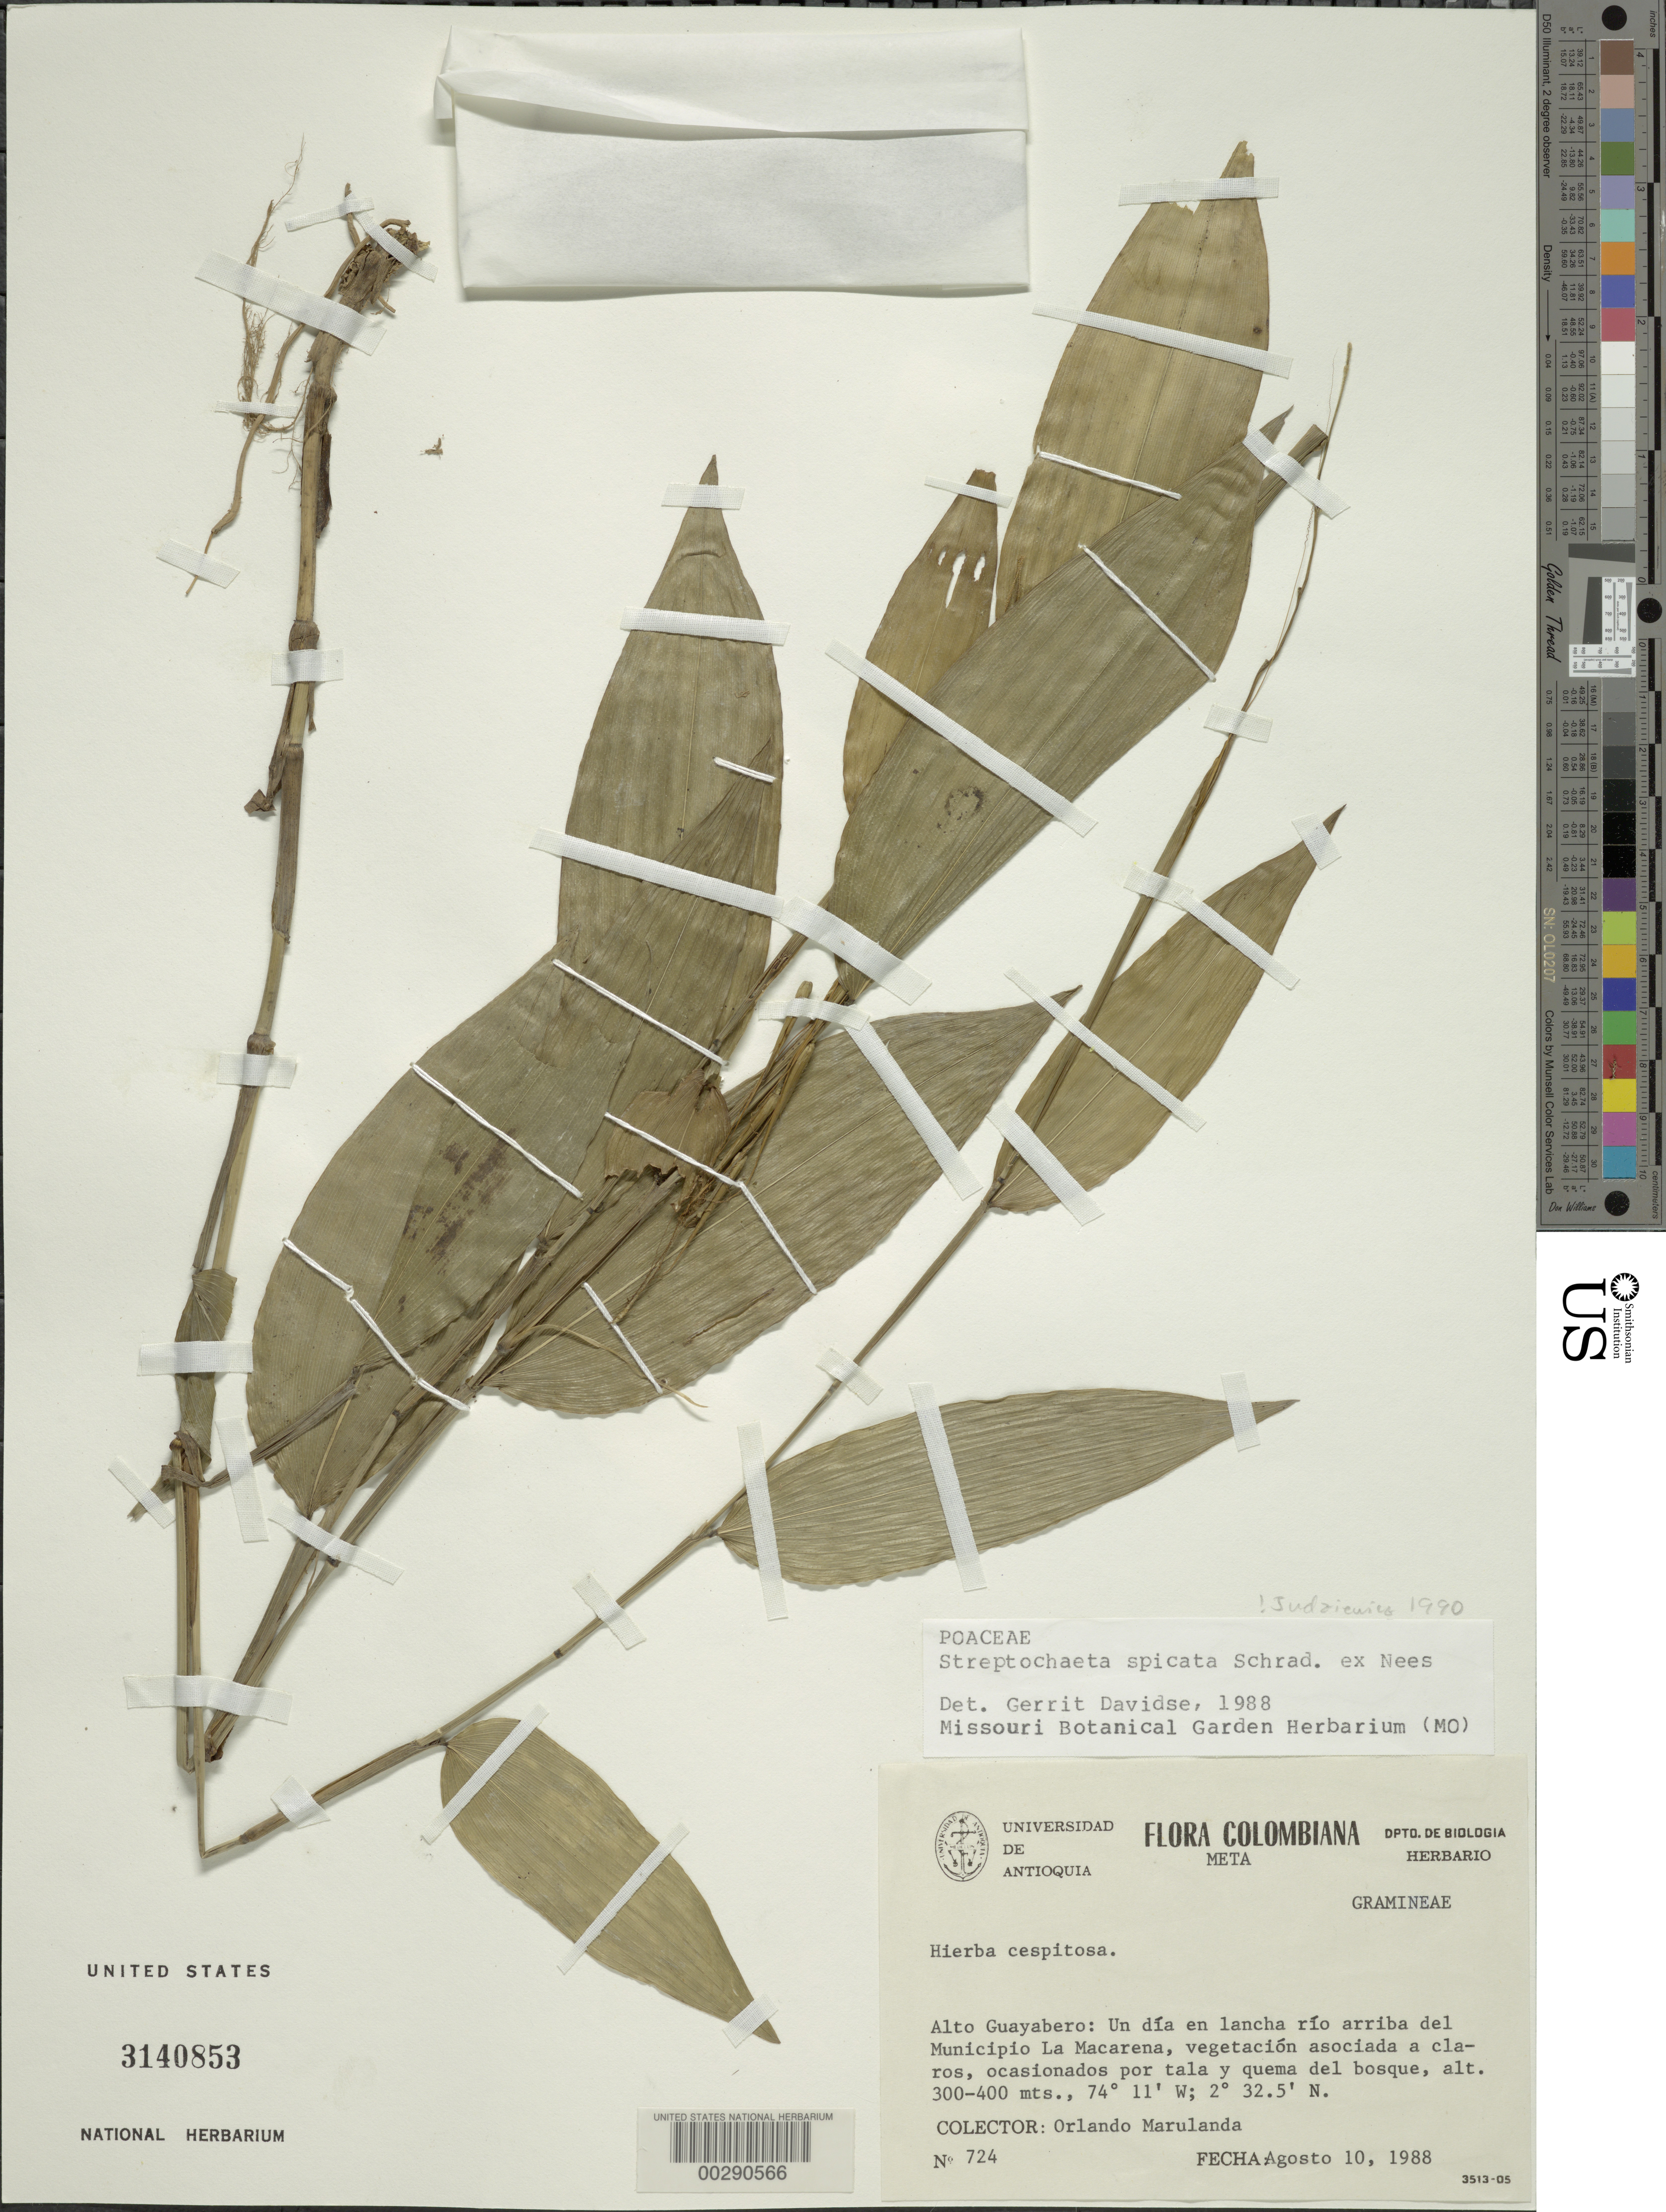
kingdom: Plantae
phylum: Tracheophyta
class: Liliopsida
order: Poales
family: Poaceae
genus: Streptochaeta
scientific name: Streptochaeta spicata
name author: Schrad. ex Nees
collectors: O. Marulanda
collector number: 724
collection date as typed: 10 Aug 1988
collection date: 1988-08-10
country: Colombia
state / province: Meta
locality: Alto Guayabero: a day by boat on river above the municipio la Macarena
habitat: Associated with clearings, occ. burned forest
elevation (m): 300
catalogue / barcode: US 3140853